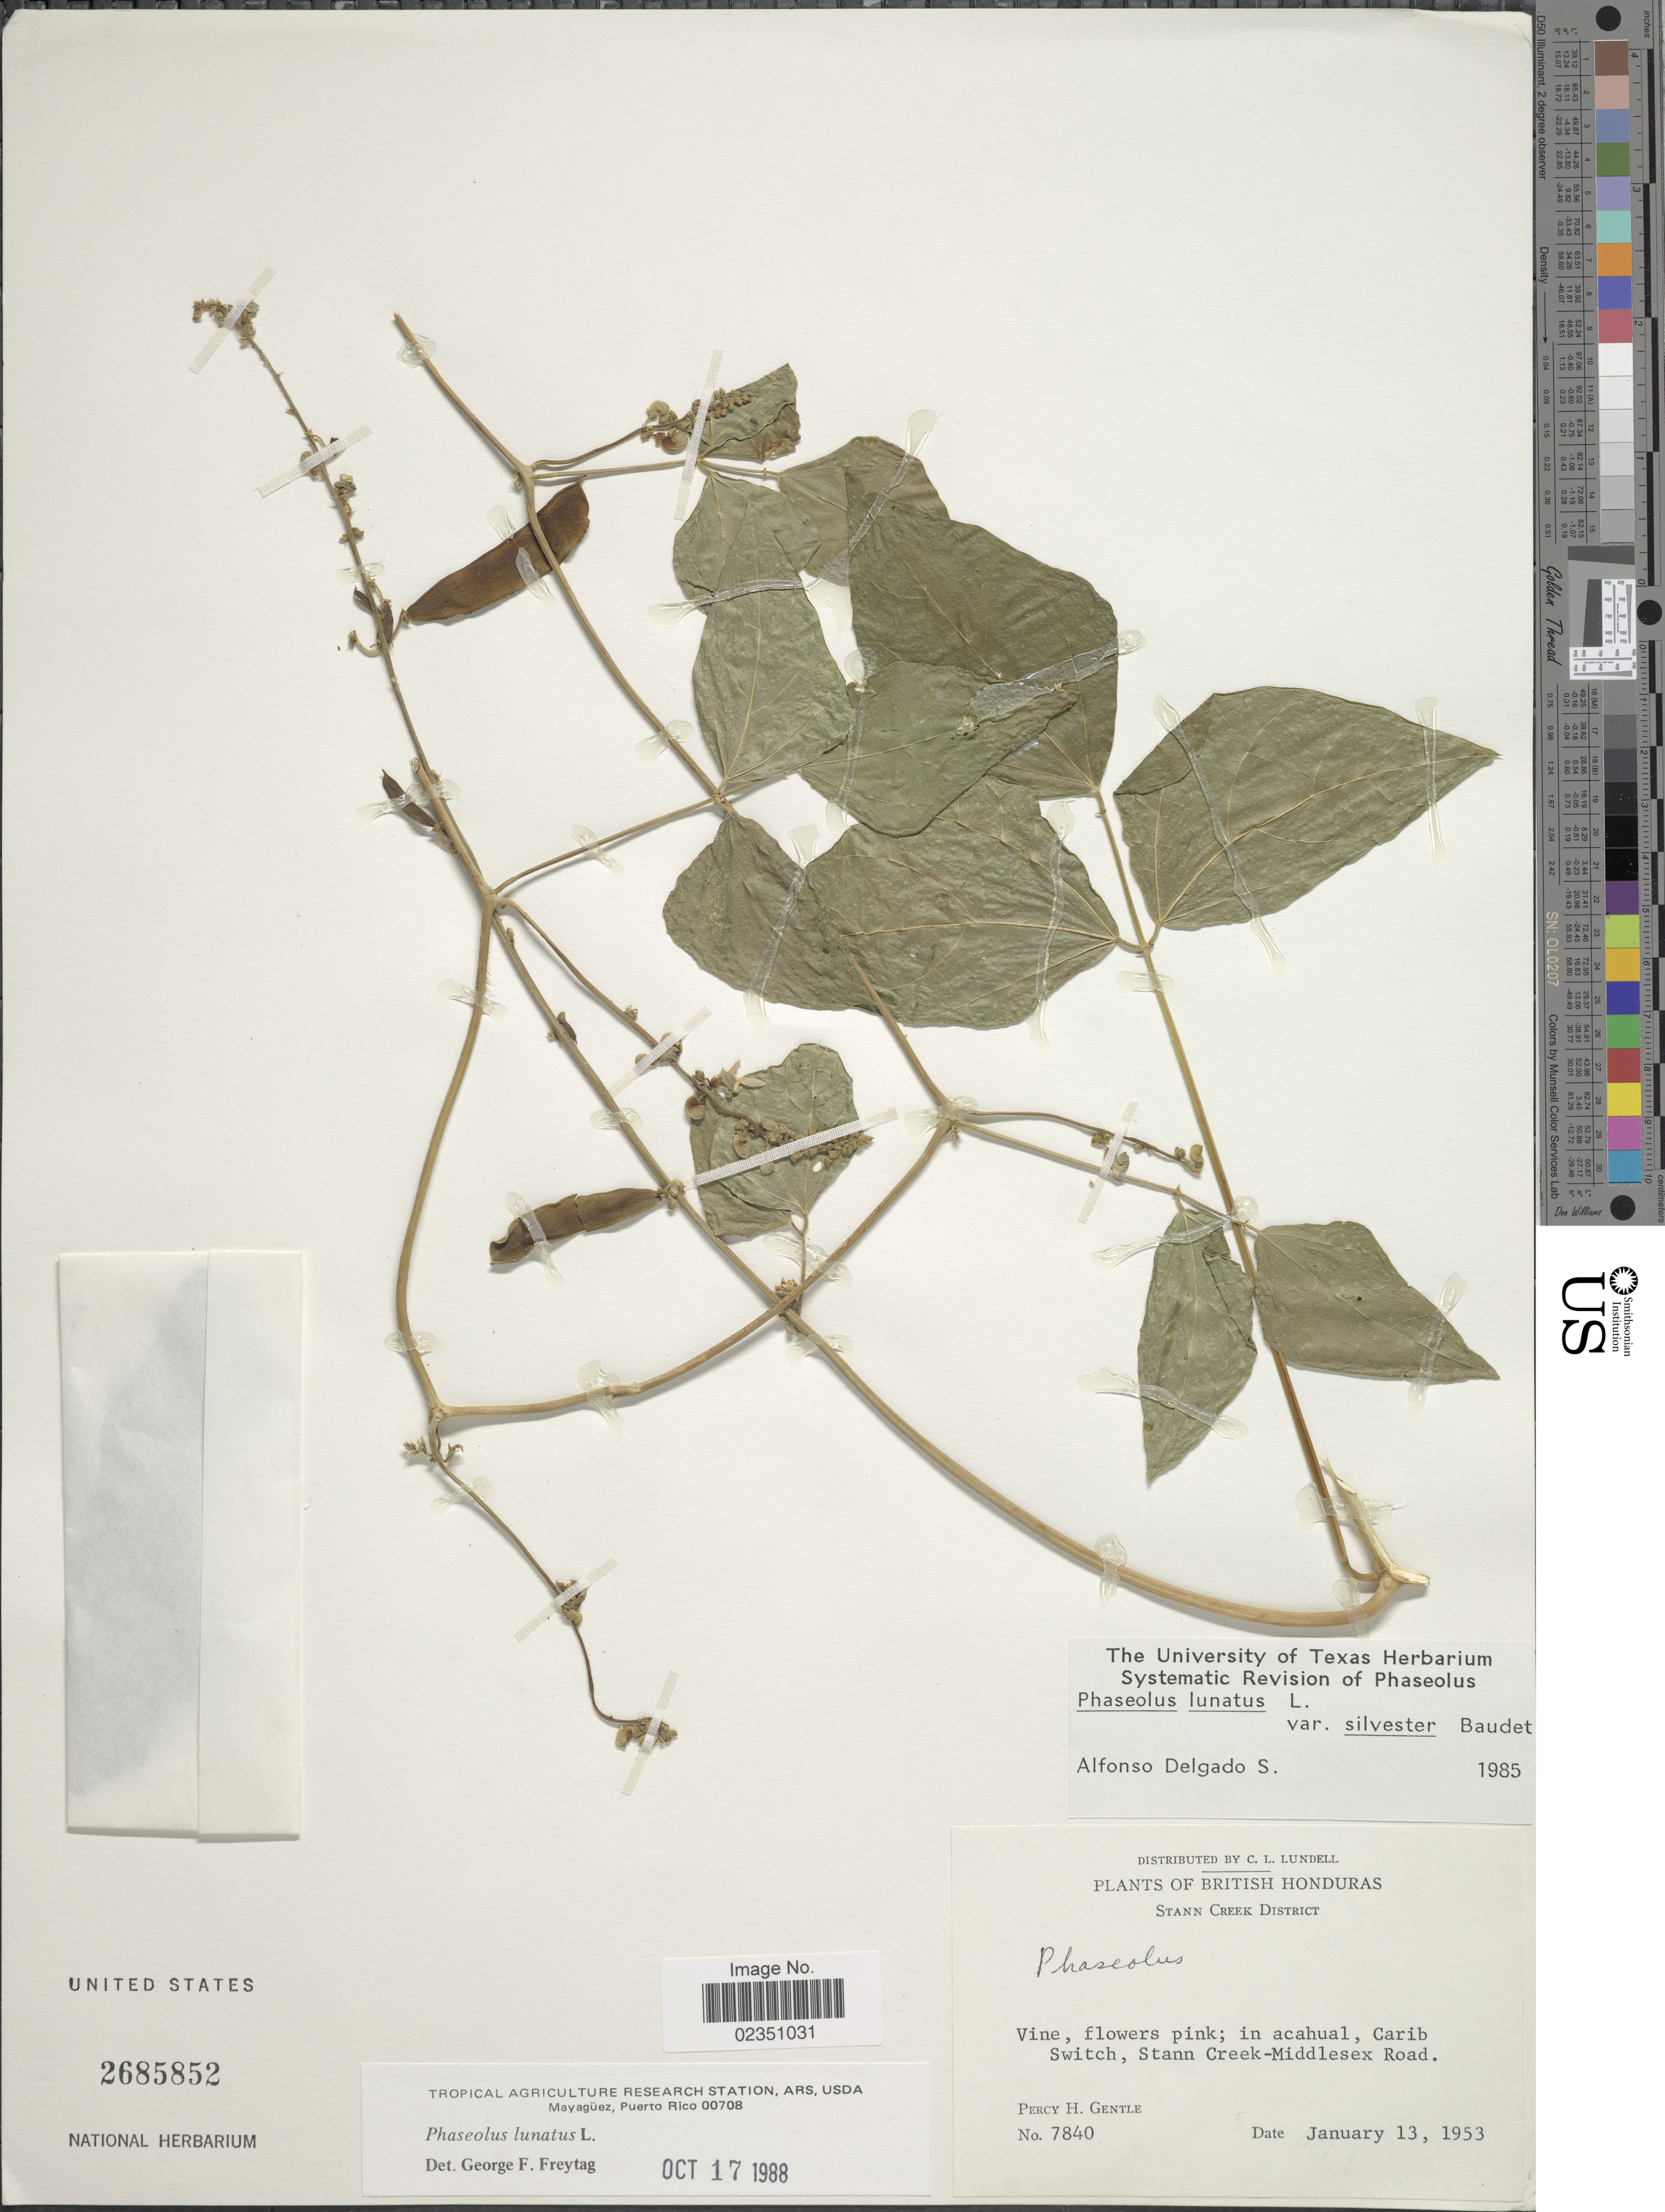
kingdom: Plantae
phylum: Tracheophyta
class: Magnoliopsida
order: Fabales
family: Fabaceae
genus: Phaseolus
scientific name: Phaseolus lunatus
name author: L.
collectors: P. H. Gentle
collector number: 7840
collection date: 1953-01-13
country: Belize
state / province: Stann Creek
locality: British Honduras, Carib Switch, Stann Creek-Middlesex Road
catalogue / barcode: US 2685852